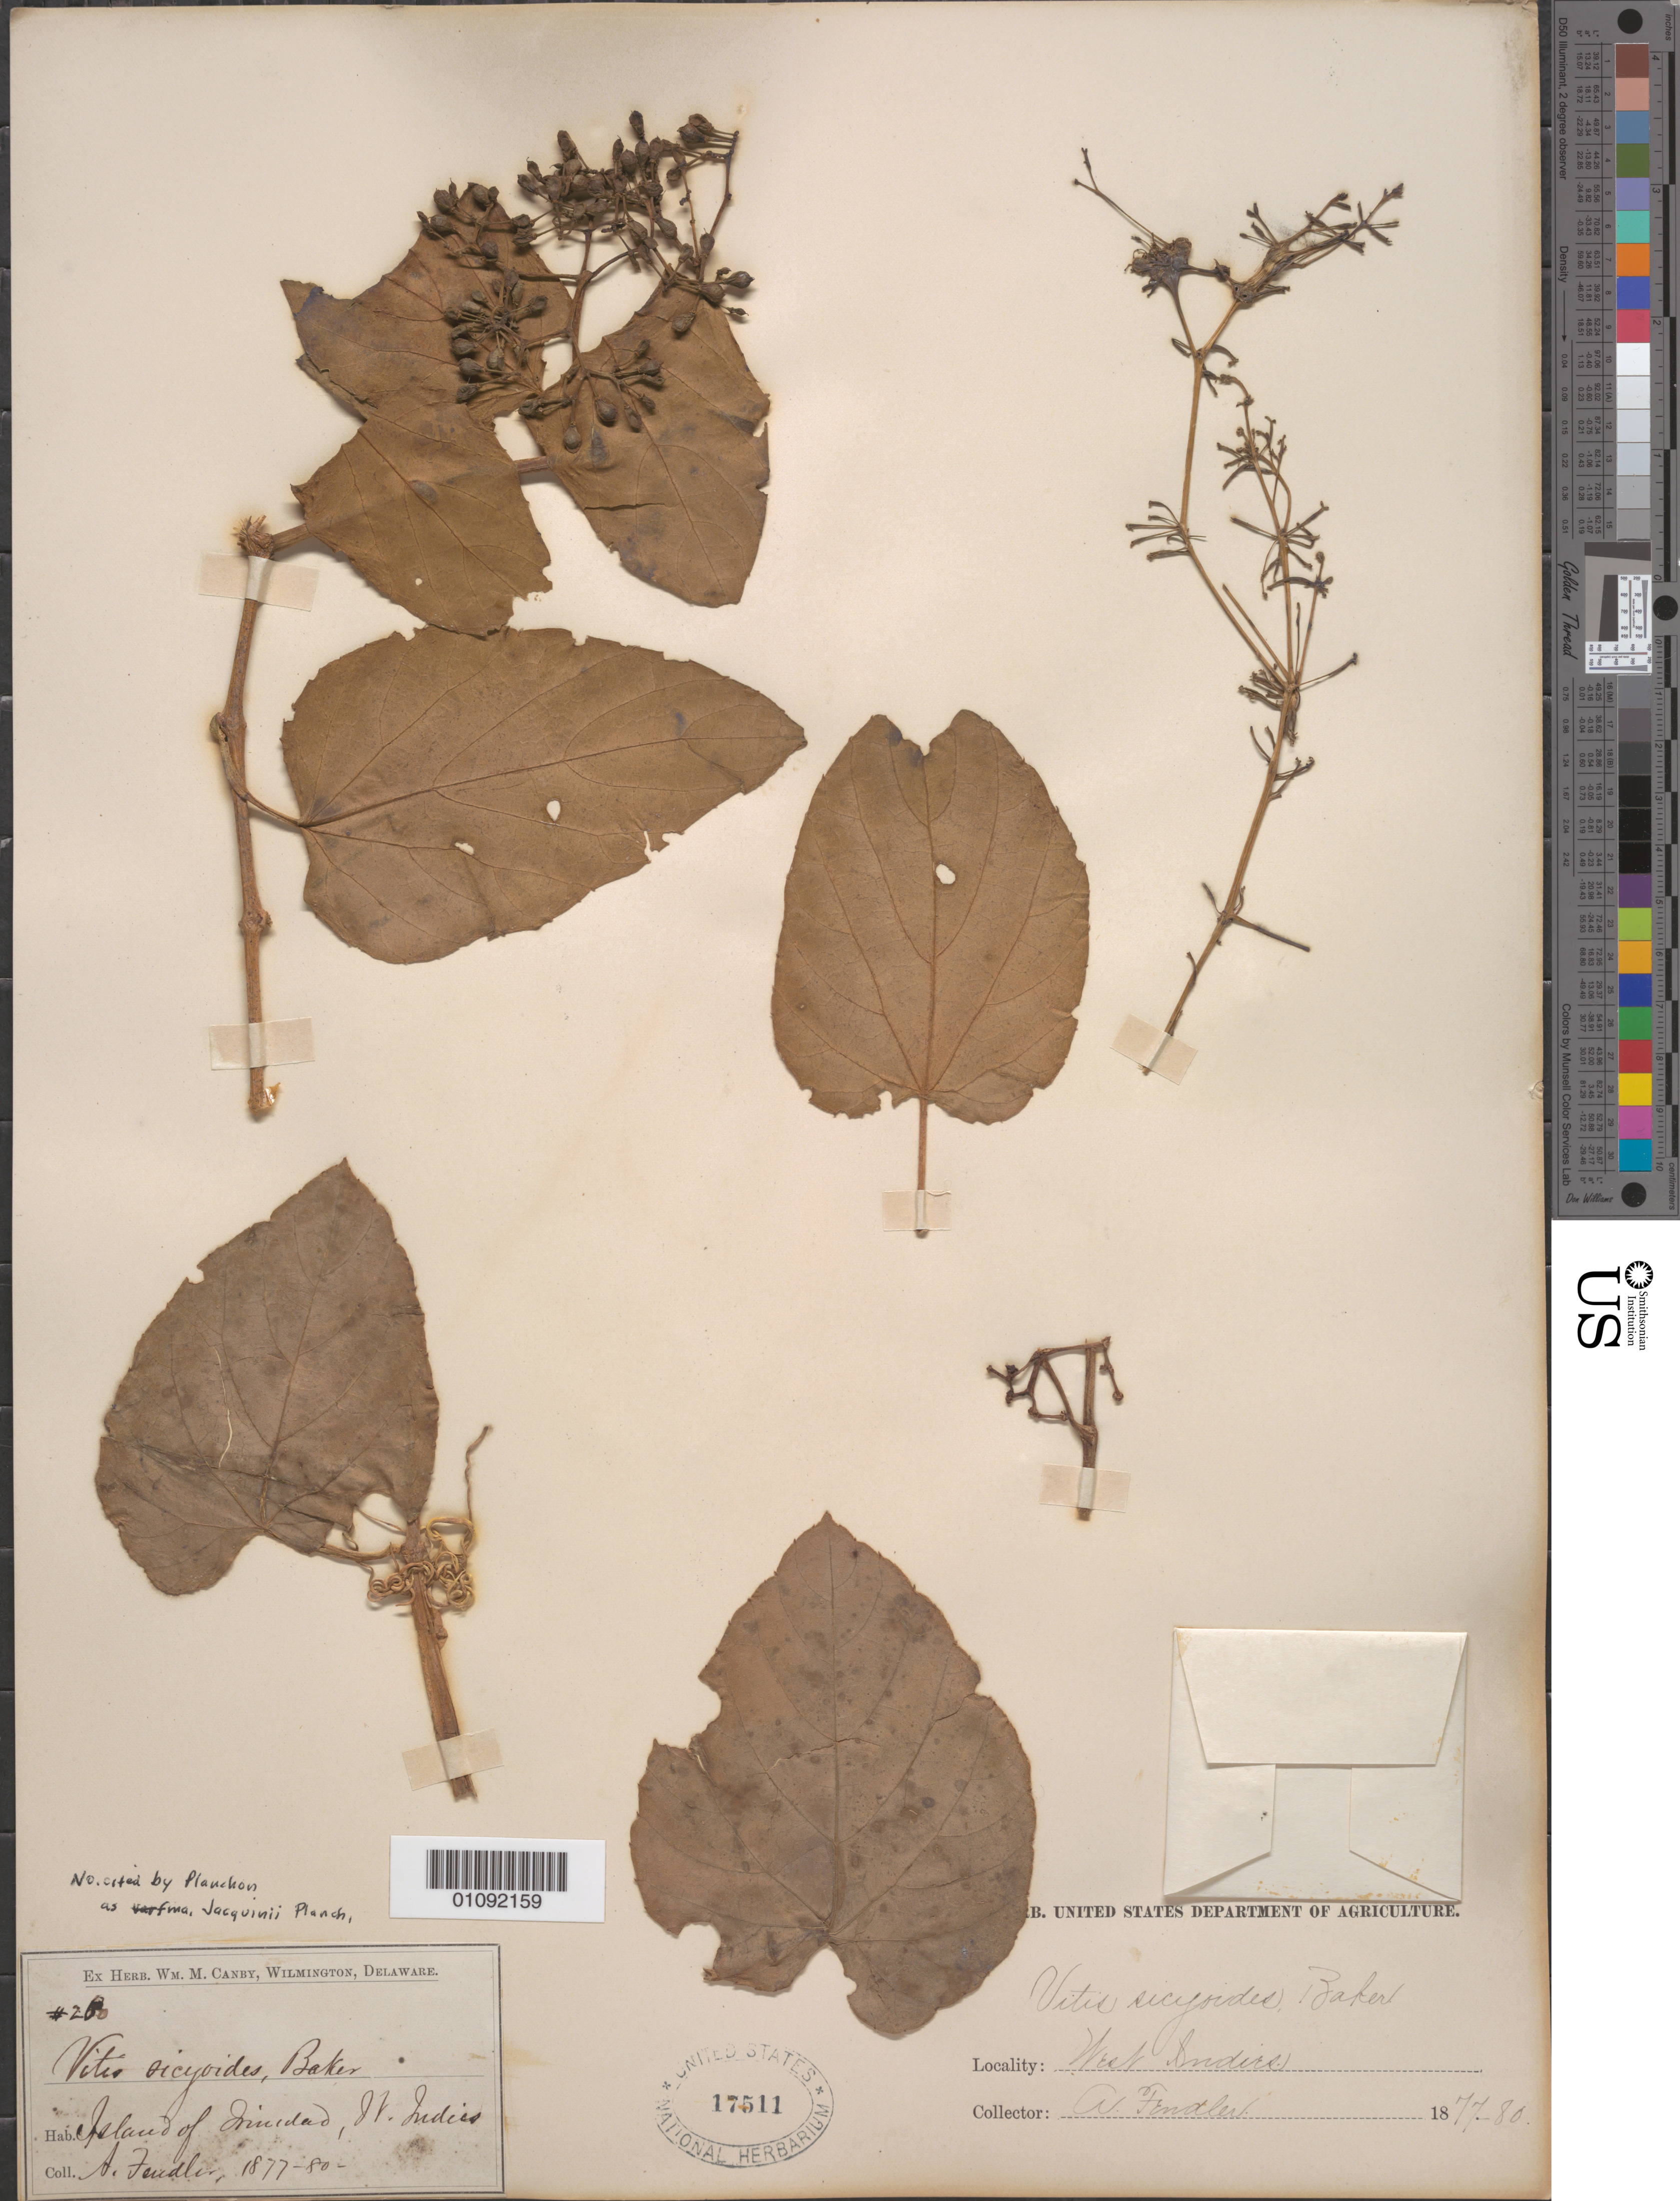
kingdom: Plantae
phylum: Tracheophyta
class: Magnoliopsida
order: Vitales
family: Vitaceae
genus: Cissus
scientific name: Cissus verticillata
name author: (L.) Nicolson & C.E. Jarvis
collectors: A. Fendler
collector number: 250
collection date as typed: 1877 to -- --- 1880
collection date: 1877/1880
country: Trinidad and Tobago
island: Trinidad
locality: Island of Trinidad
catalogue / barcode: US 17511